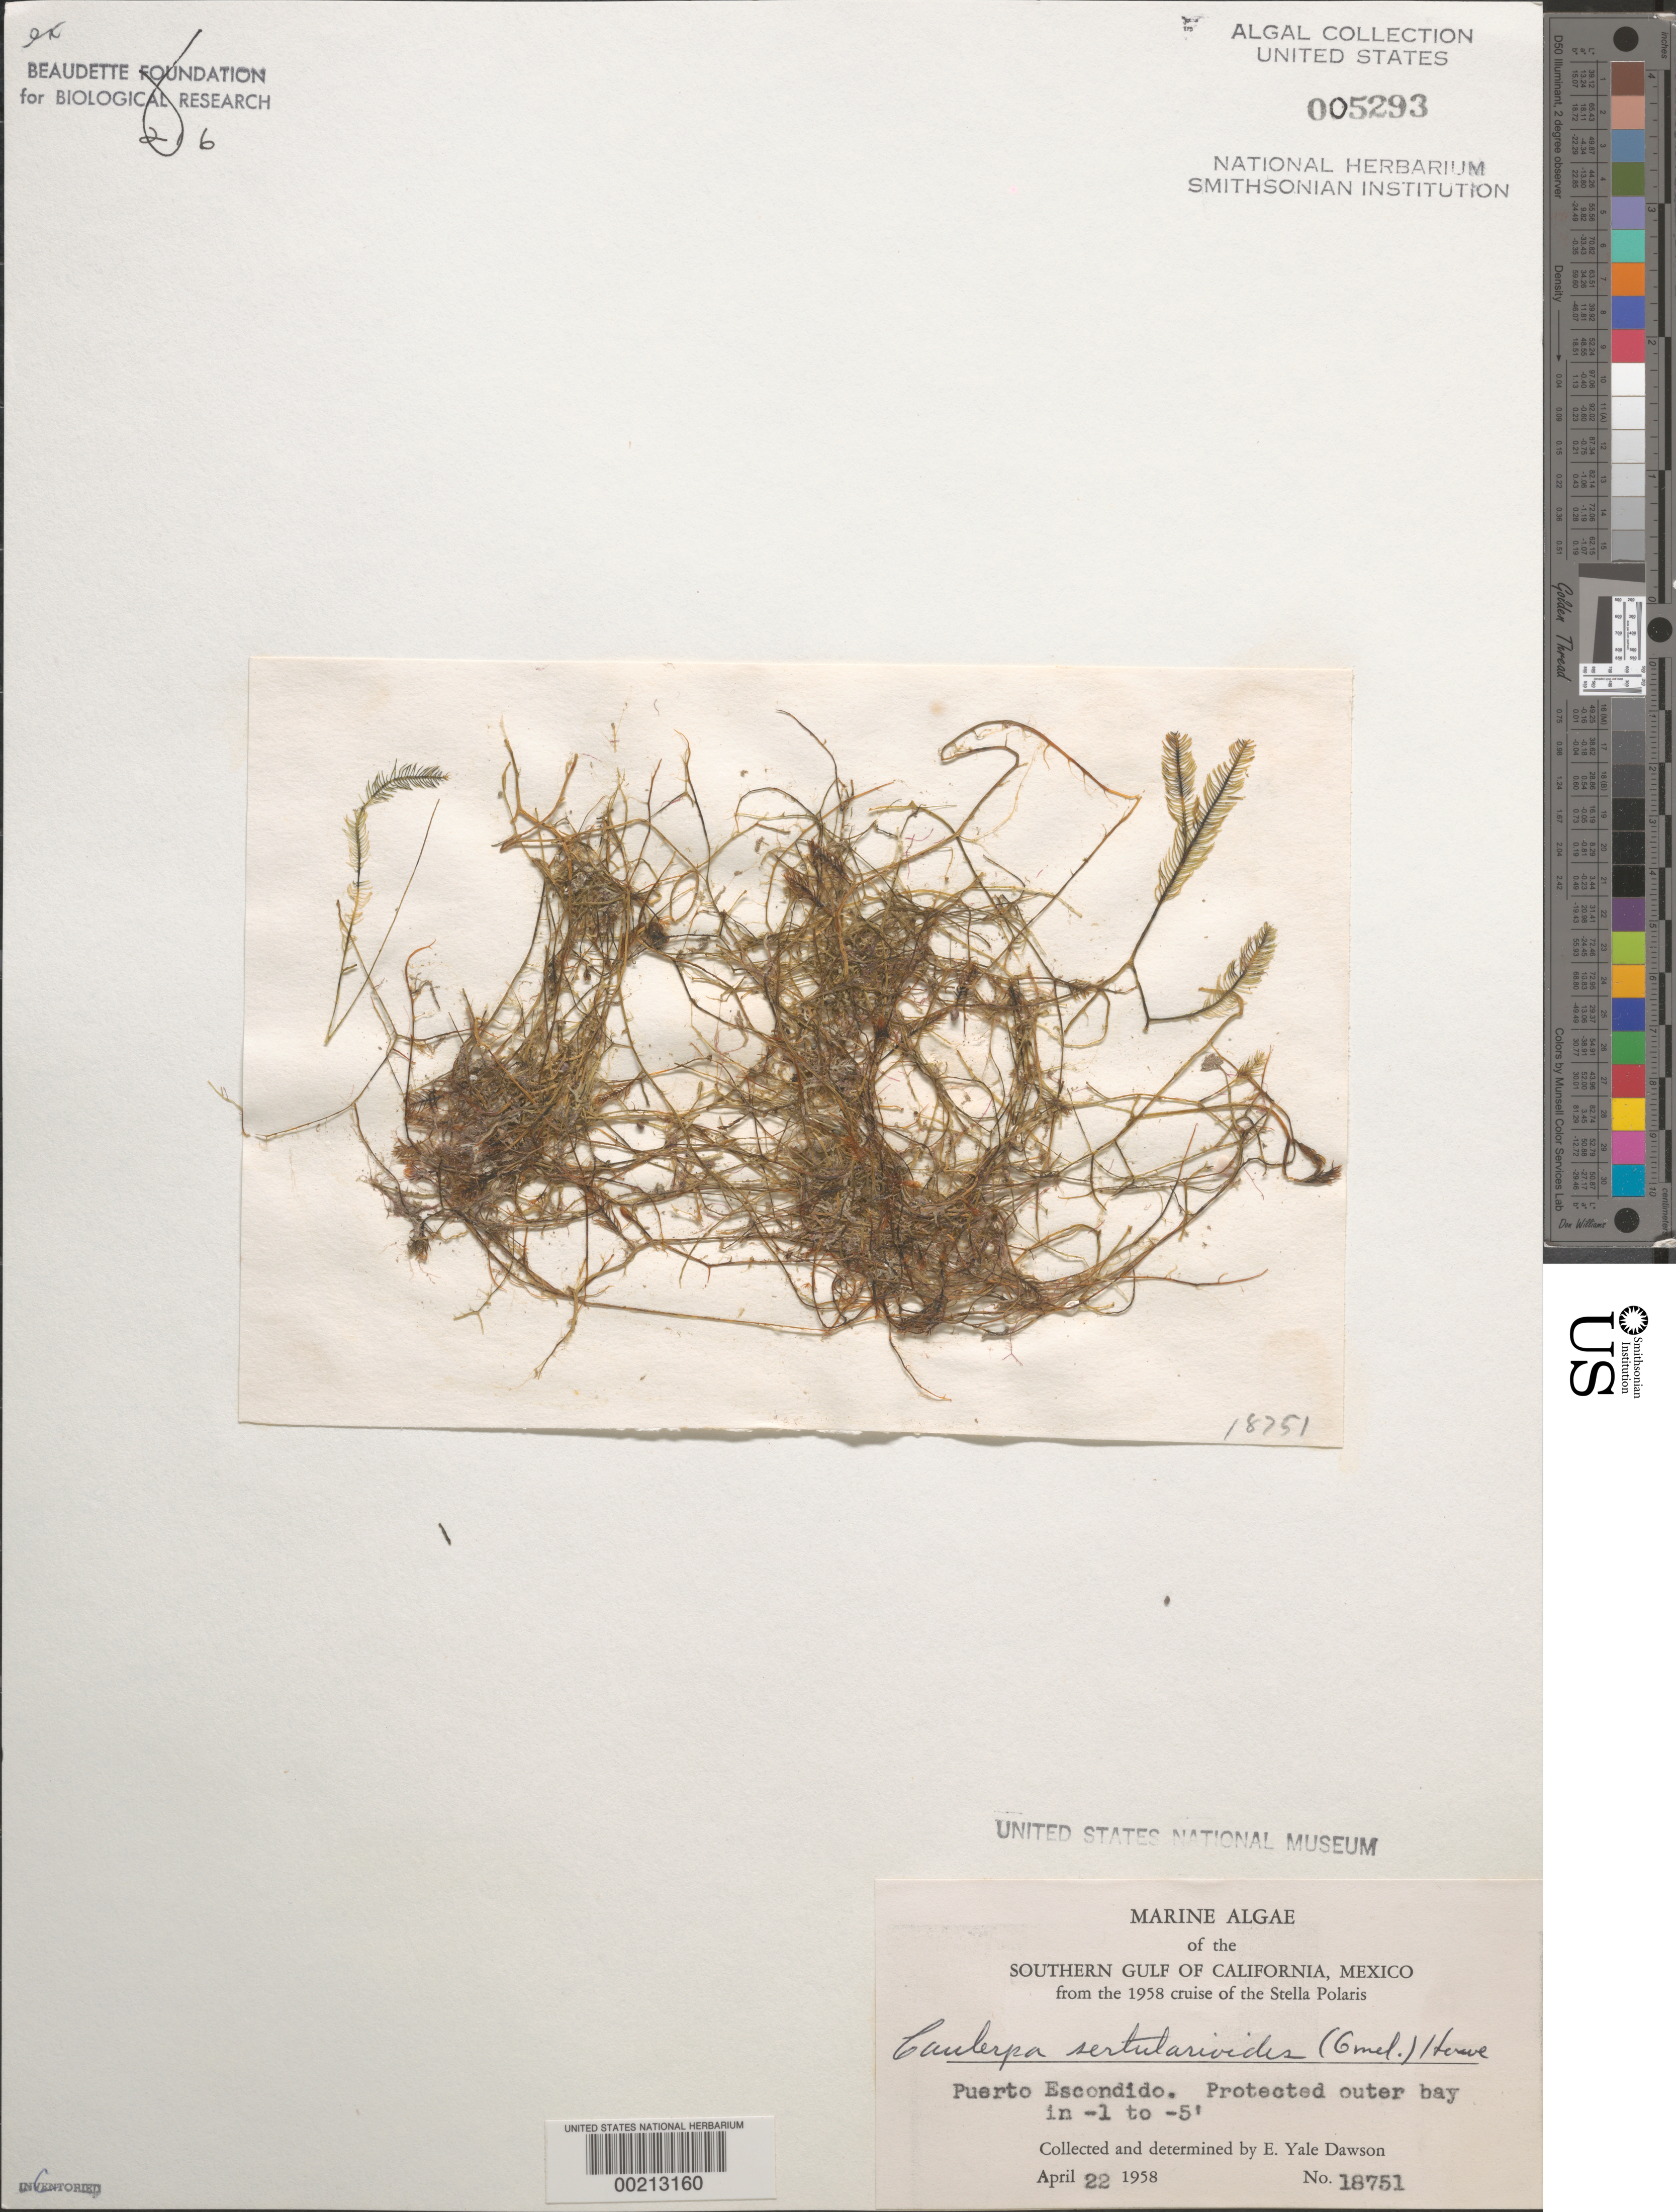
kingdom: Plantae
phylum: Chlorophyta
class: Ulvophyceae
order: Bryopsidales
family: Caulerpaceae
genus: Caulerpa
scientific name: Caulerpa sertularioides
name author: (S.G. Gmel.) M. Howe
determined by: Dawson, E. Y.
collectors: E. Y. Dawson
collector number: EYD 18751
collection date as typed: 22 Apr 1958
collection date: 1958-04-22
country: Mexico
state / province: Baja California Sur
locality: Puerto Escondido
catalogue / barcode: US 5293